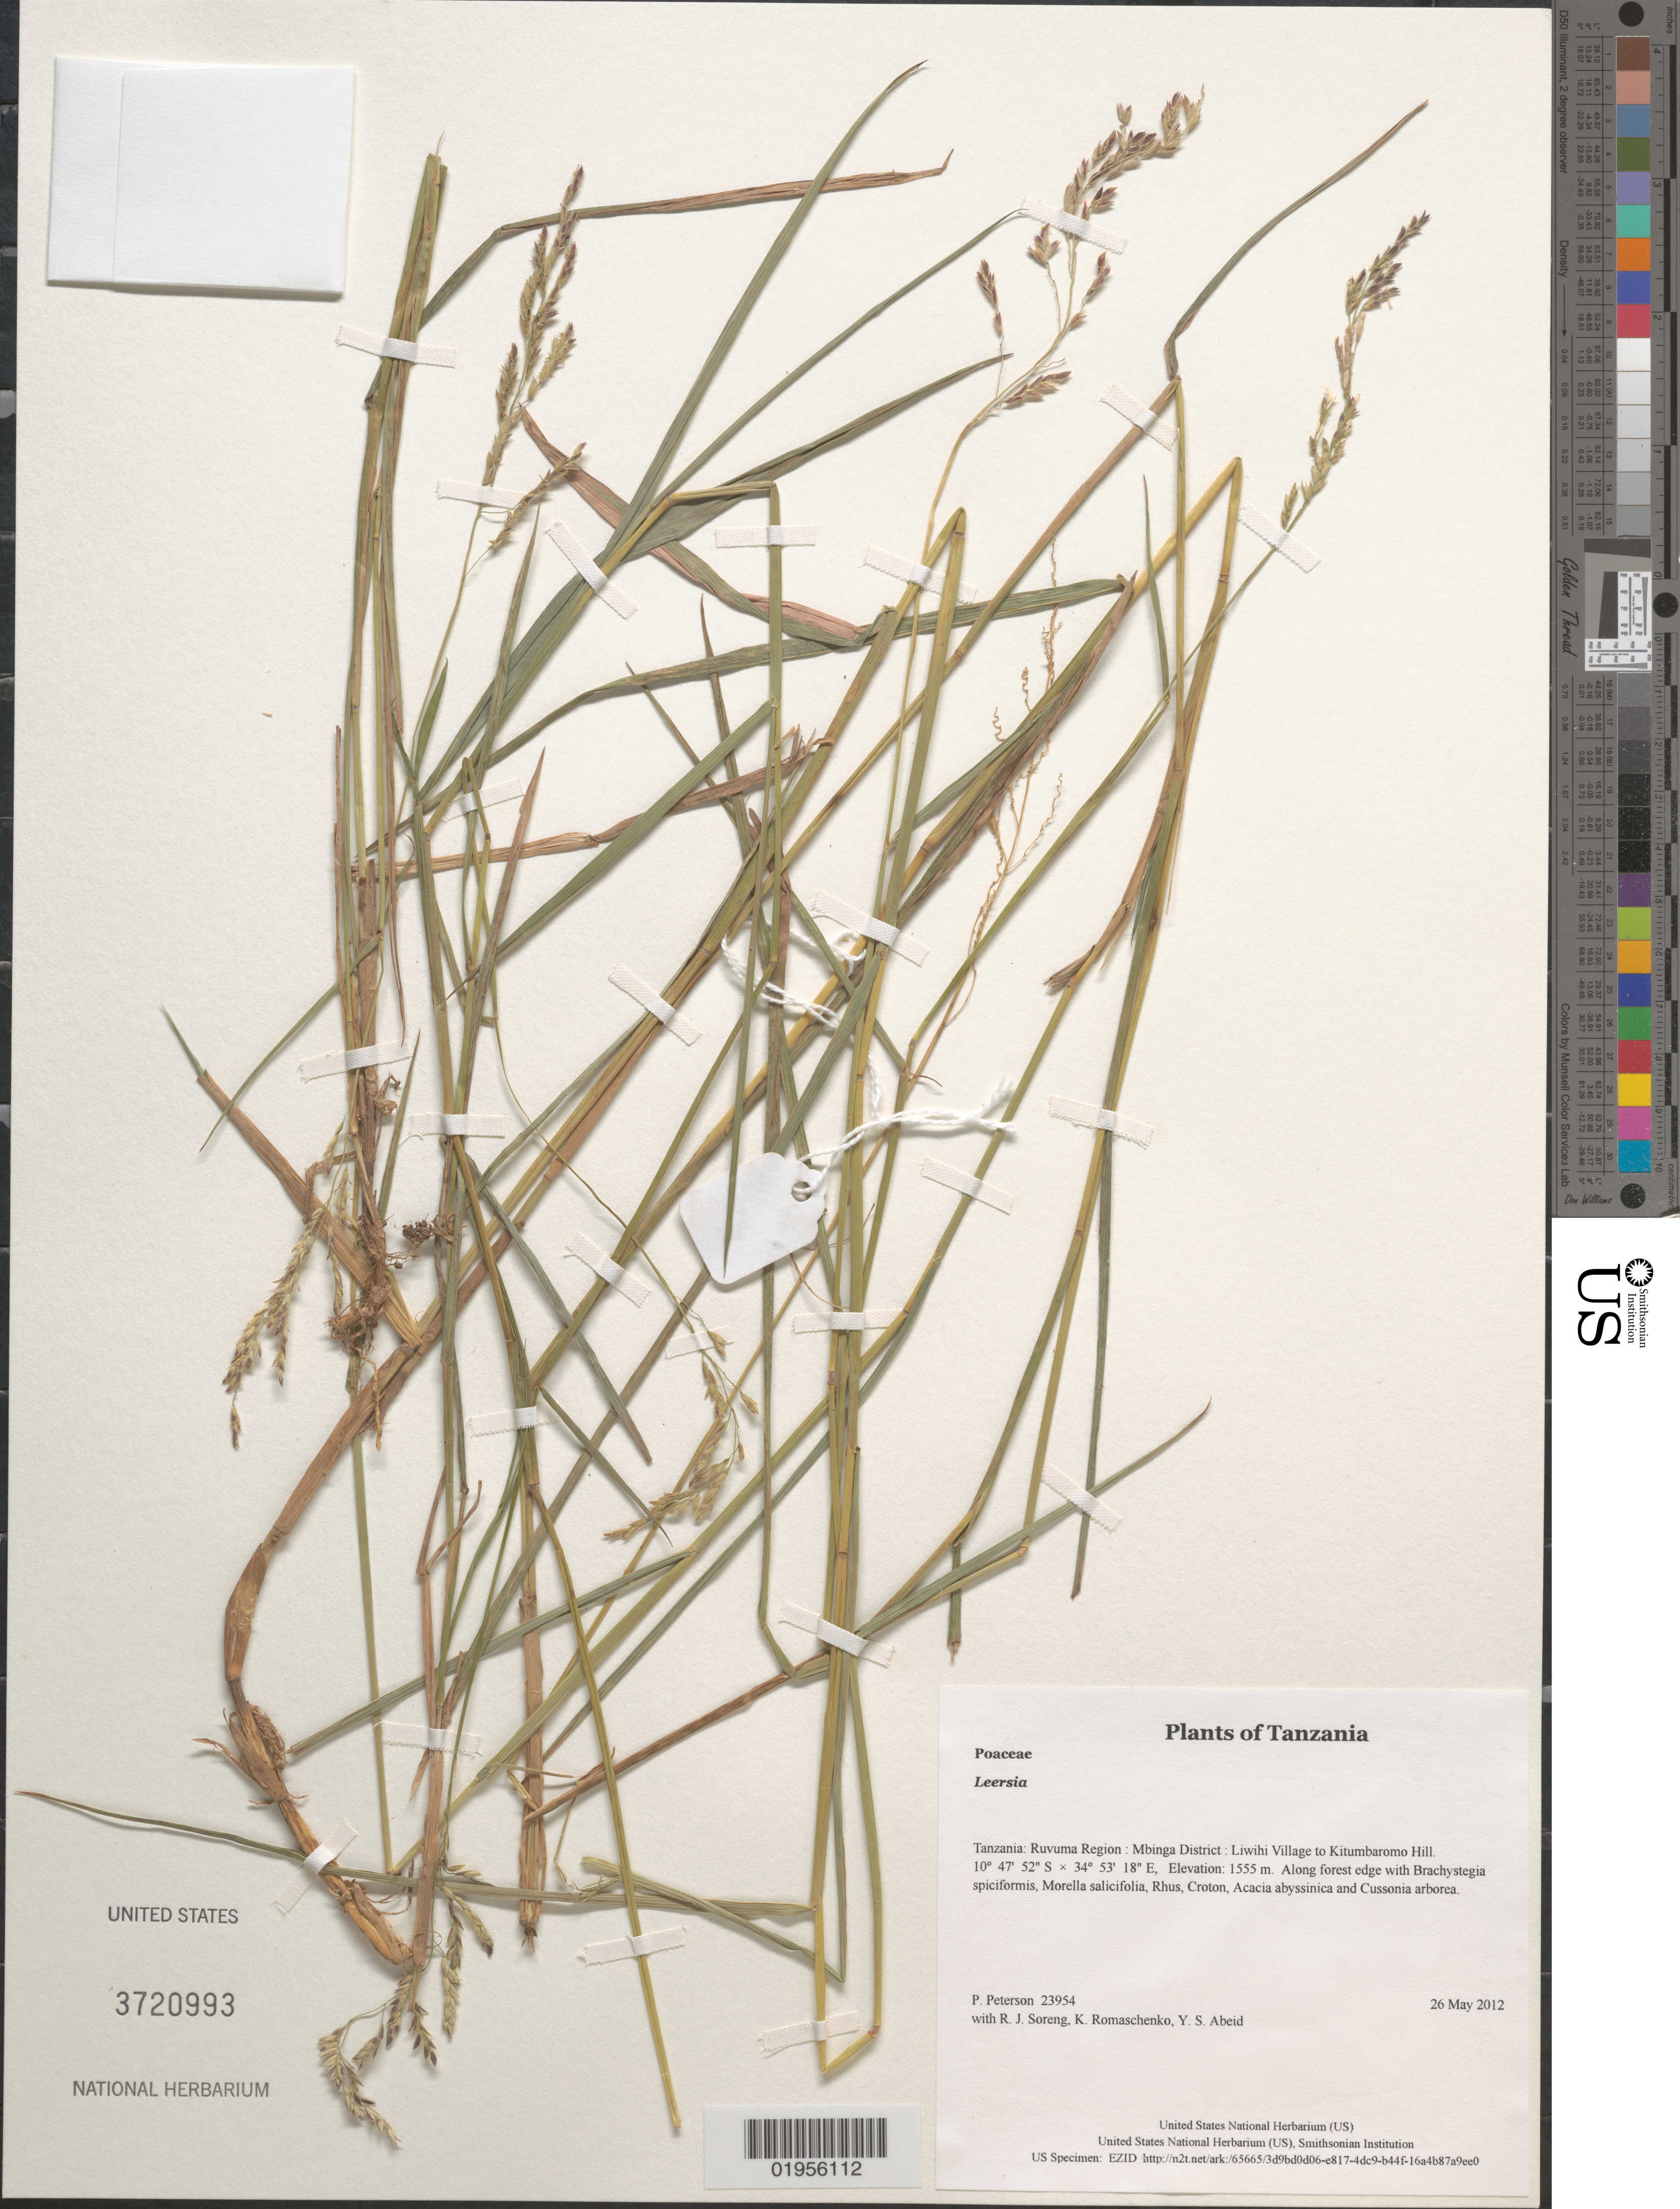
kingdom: Plantae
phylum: Tracheophyta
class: Liliopsida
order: Poales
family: Poaceae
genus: Leersia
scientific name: Leersia sp.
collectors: P. M. Peterson, R. J. Soreng, K. Romaschenko & Y. Abeid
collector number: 23954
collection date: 2012-05-26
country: Tanzania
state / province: Ruvuma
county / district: Mbinga District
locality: Liwihi Village to Kitumbaromo Hill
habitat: Along forest edge with Brachystegia spiciformis, Morella salicifolia, Rhus, Croton, Acacia abyssinica and Cussonia arborea.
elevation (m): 1555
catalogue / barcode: US 3720993